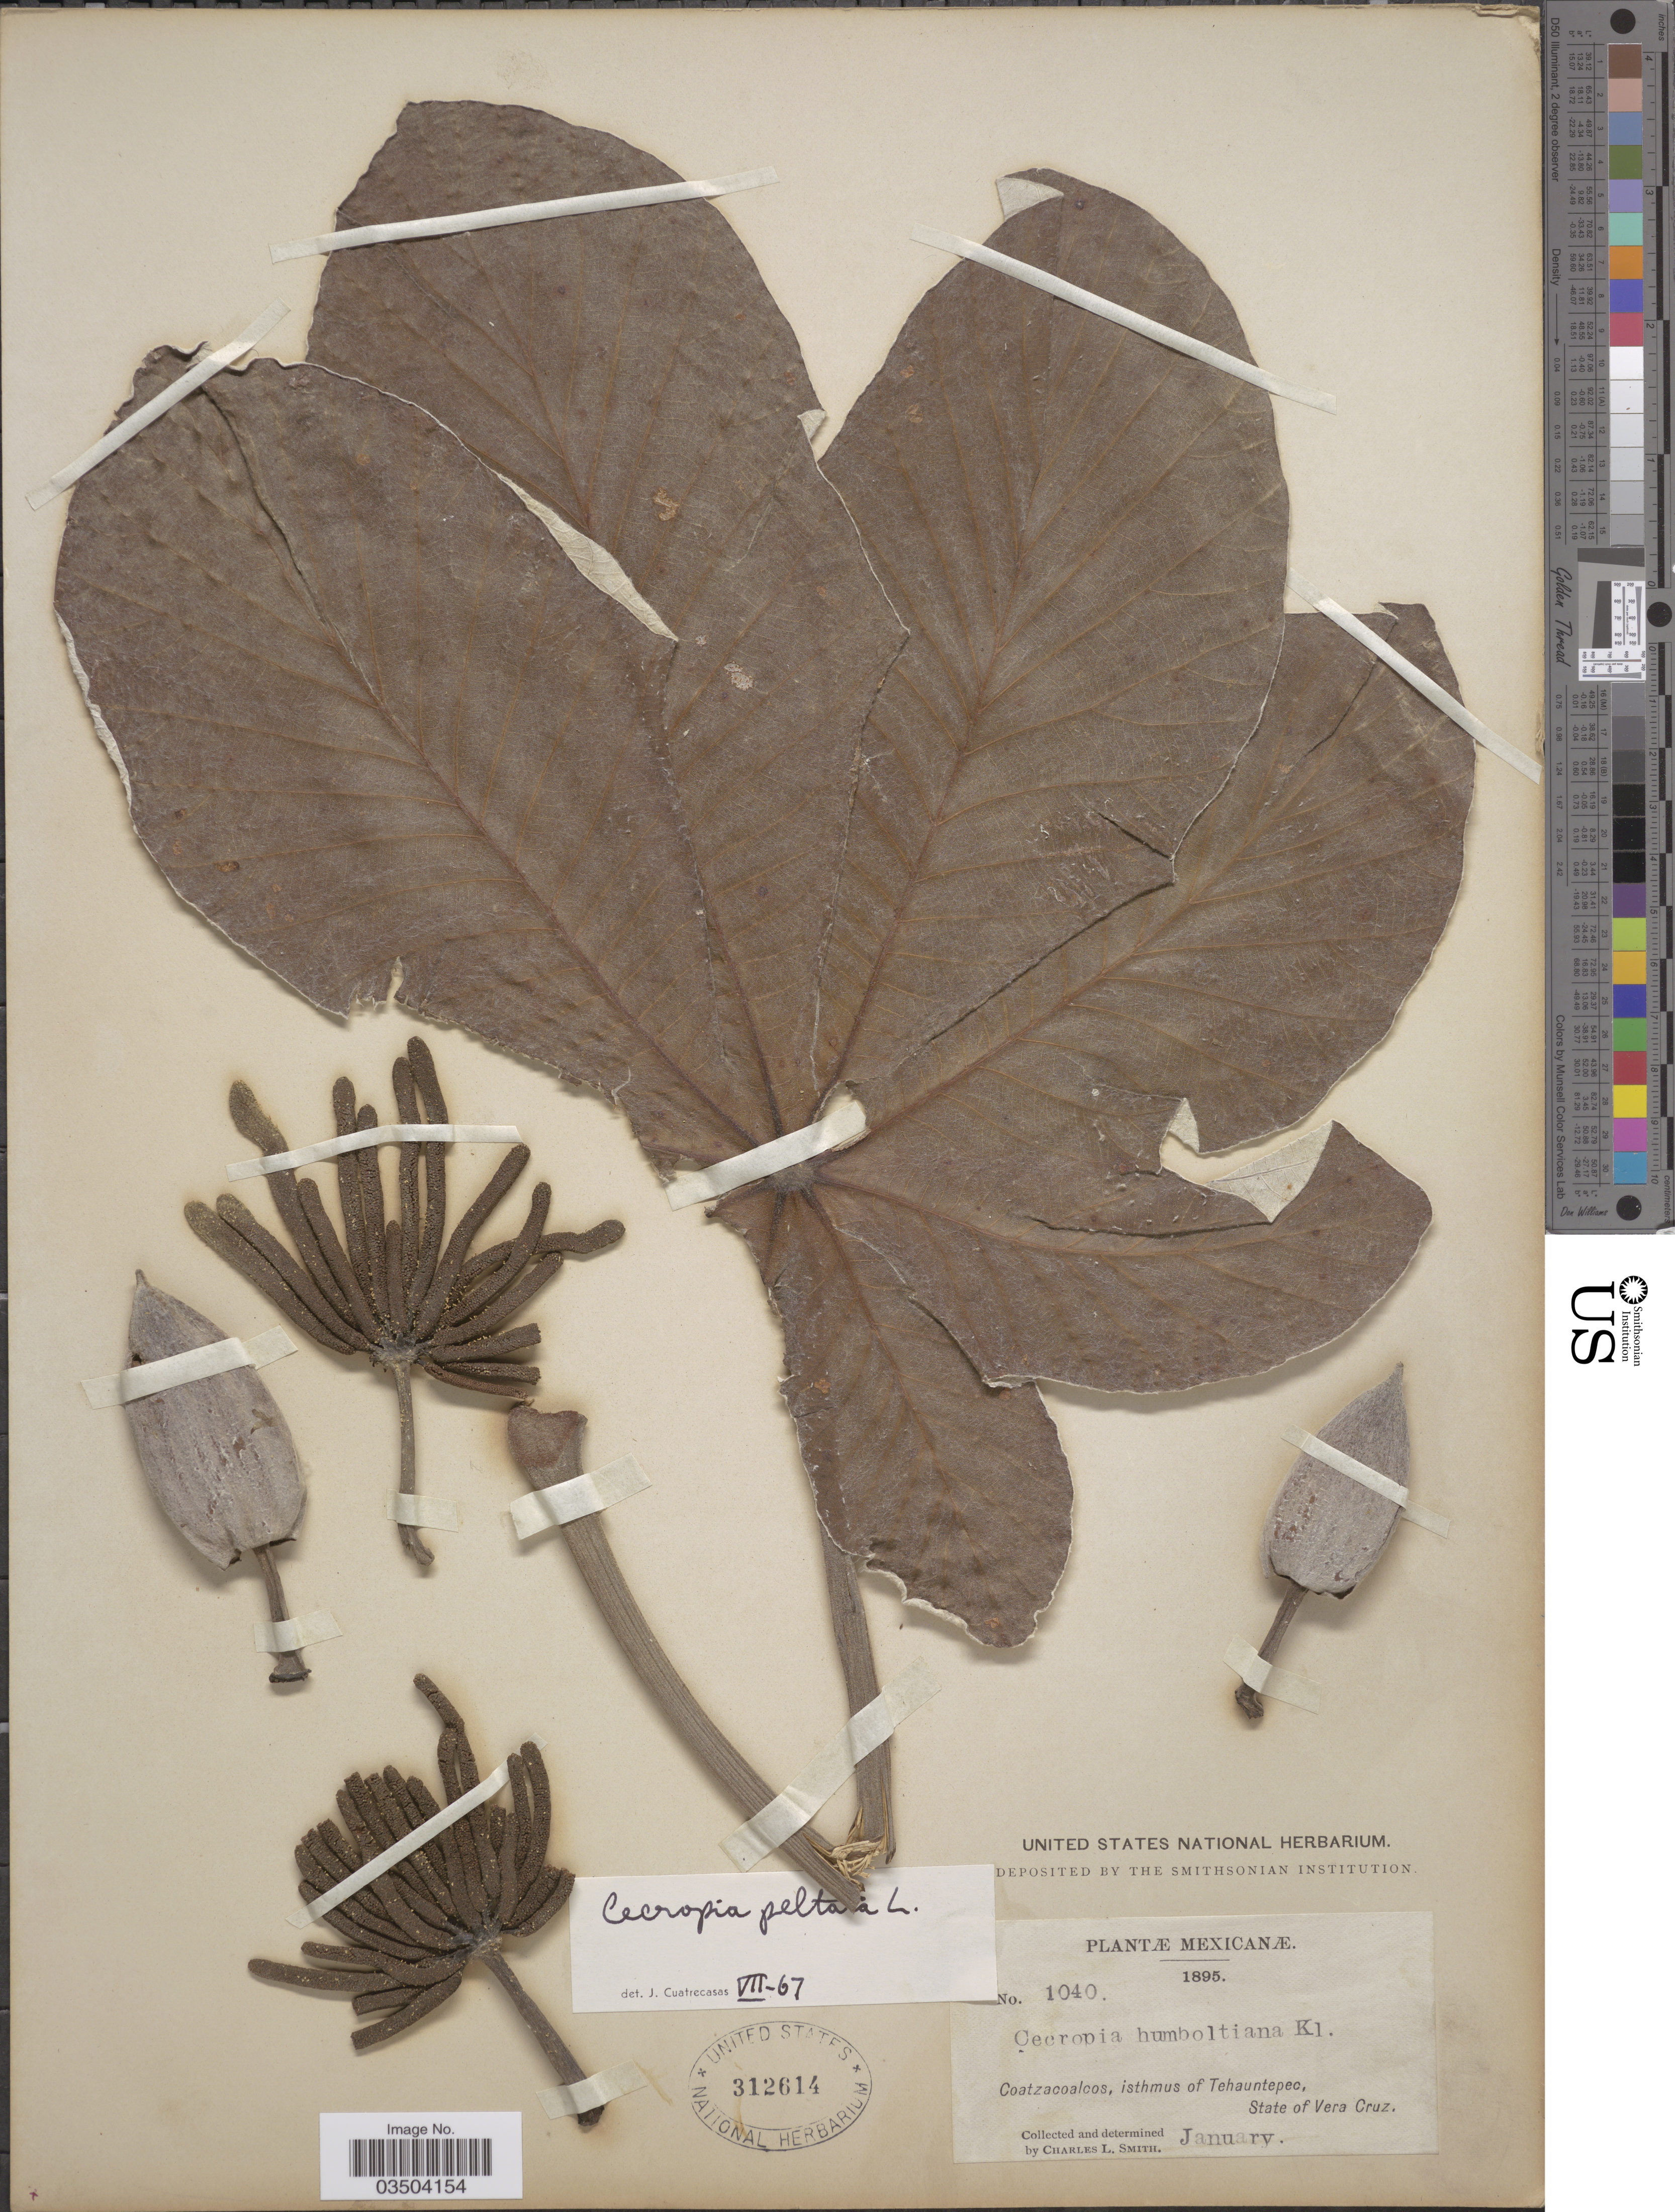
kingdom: Plantae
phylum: Tracheophyta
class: Magnoliopsida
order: Rosales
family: Urticaceae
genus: Cecropia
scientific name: Cecropia peltata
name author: L.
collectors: C. L. Smith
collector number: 1040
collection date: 1895-01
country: Mexico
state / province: Veracruz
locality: Coatzacoalcos, isthmus of Tehuantepec, State of Vera Cruz.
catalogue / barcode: US 312614